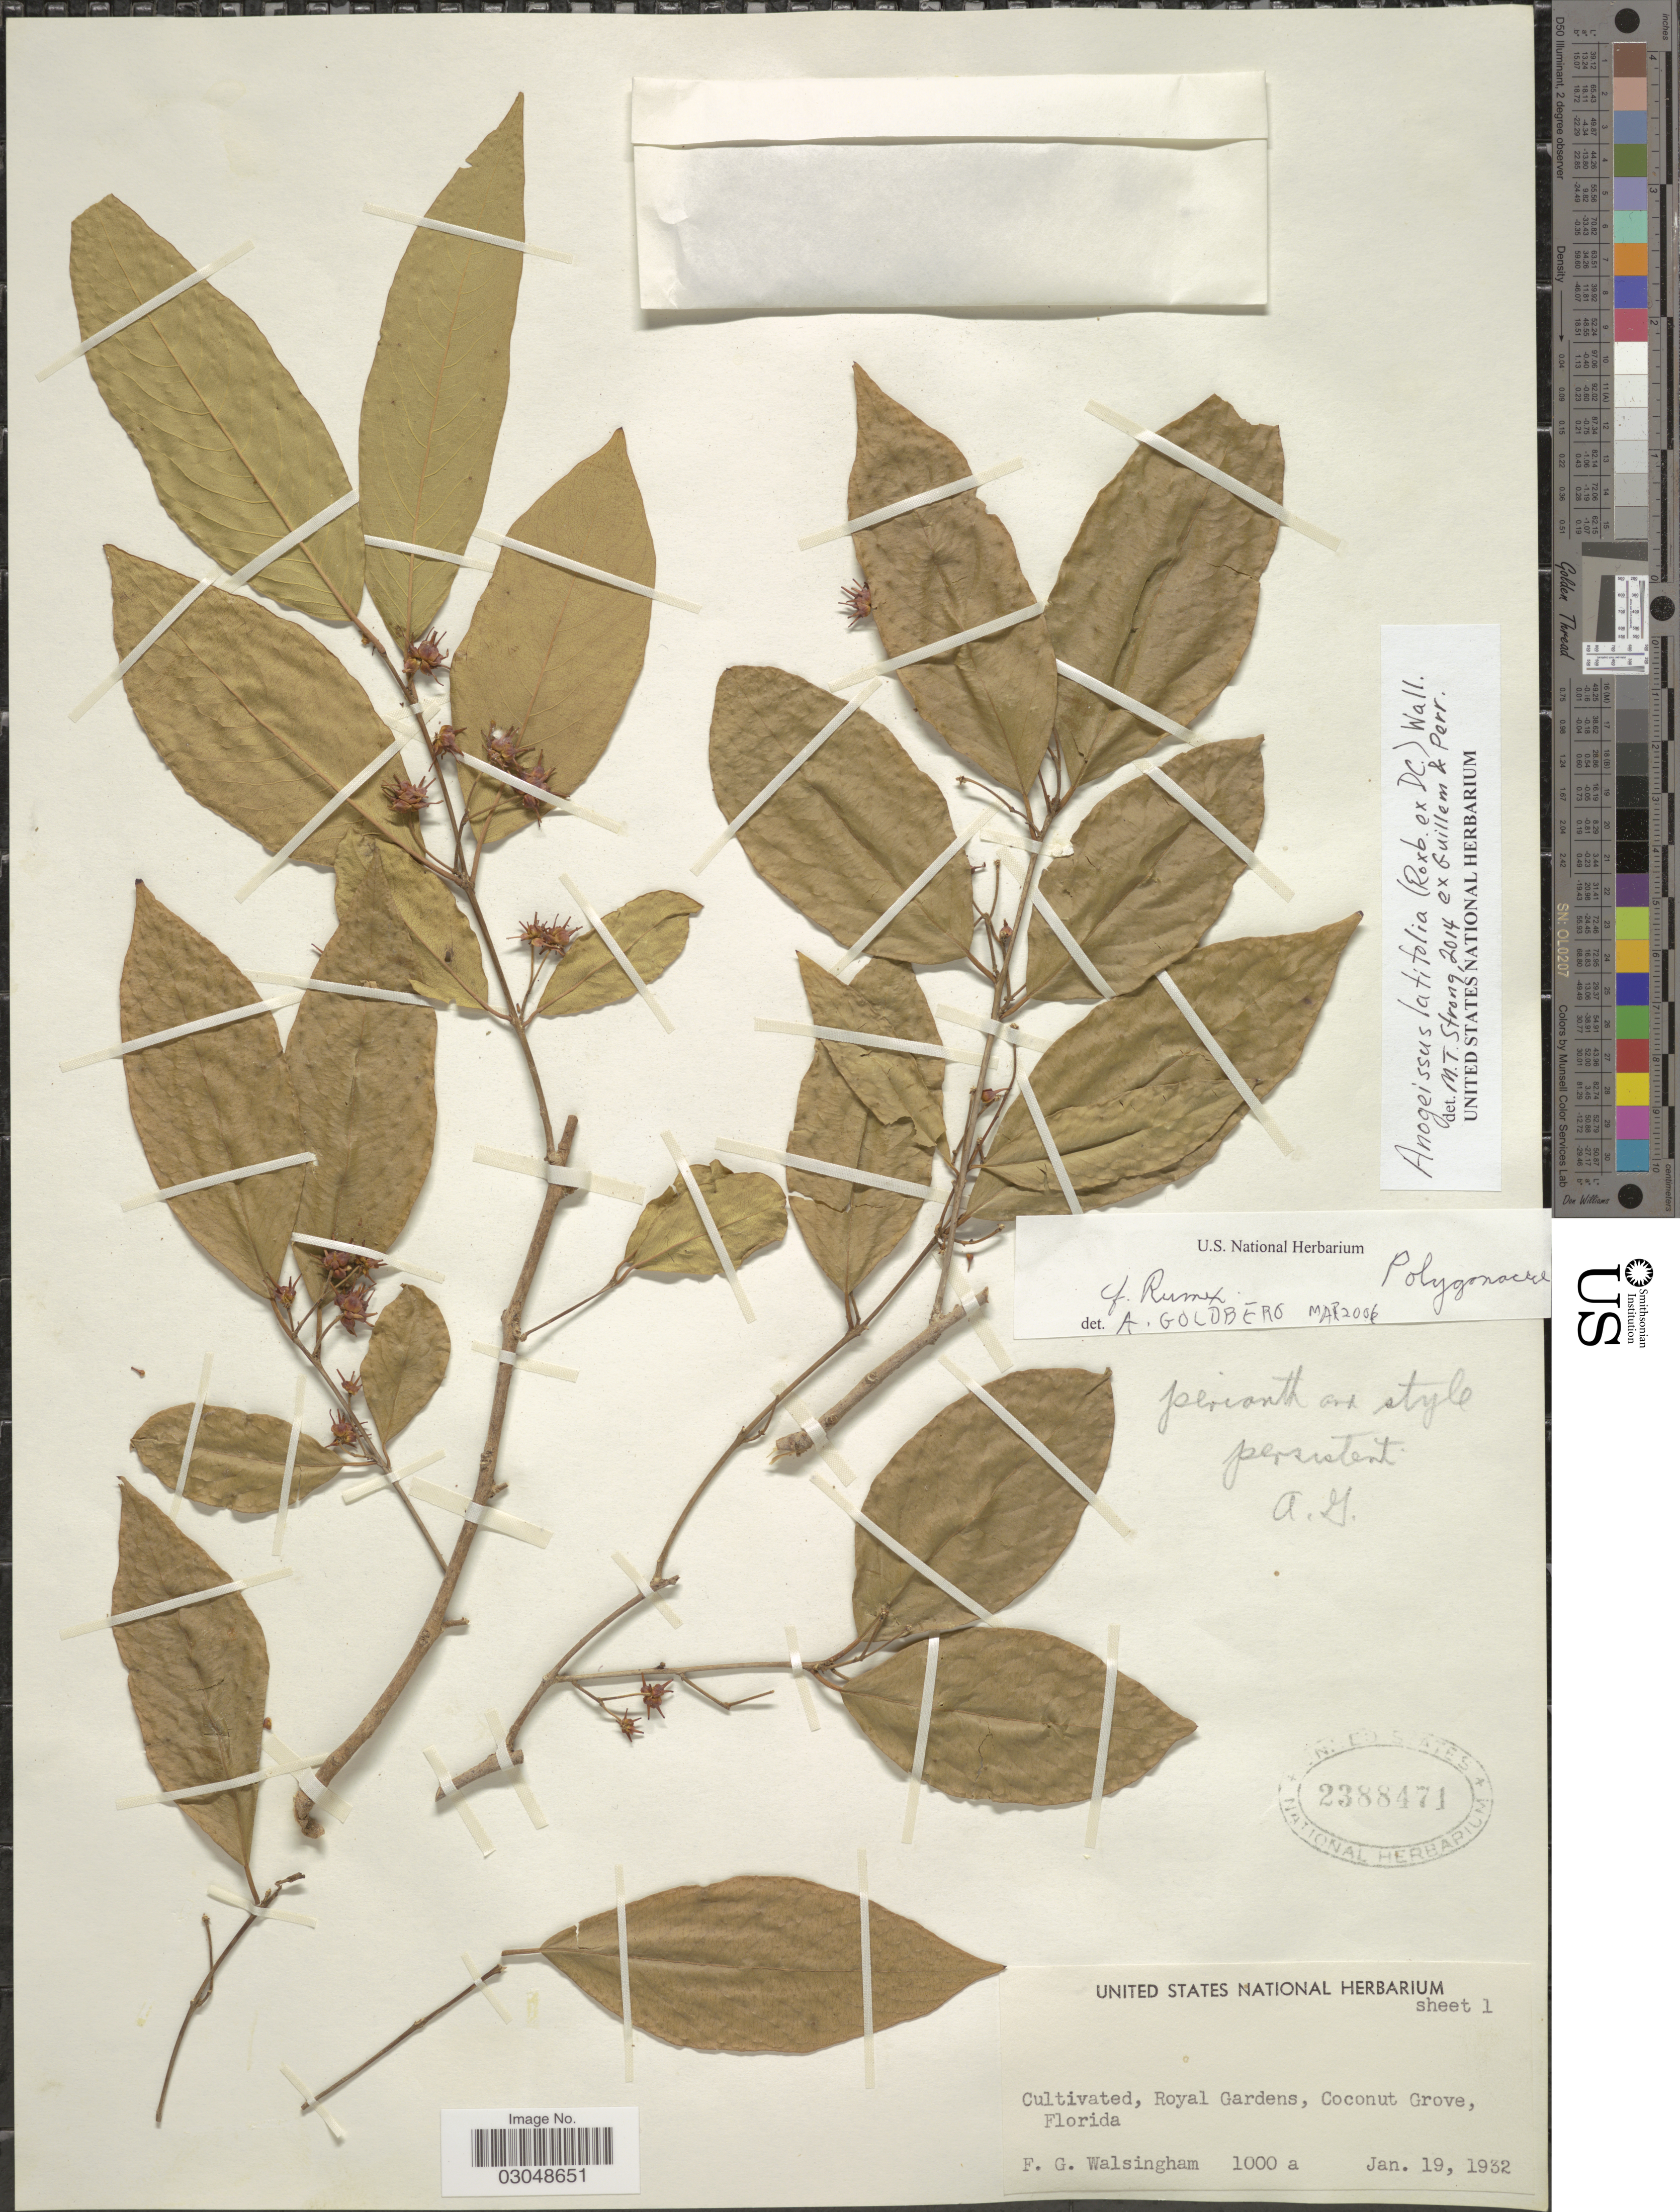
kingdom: Plantae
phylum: Tracheophyta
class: Magnoliopsida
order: Myrtales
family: Combretaceae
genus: Terminalia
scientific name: Terminalia anogeissiana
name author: Gere & Boatwr.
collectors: F. Walsingham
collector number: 1000a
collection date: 1932-01-19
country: United States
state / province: Florida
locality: Royal Gardens, Coconut Grove.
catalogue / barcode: US 2388471